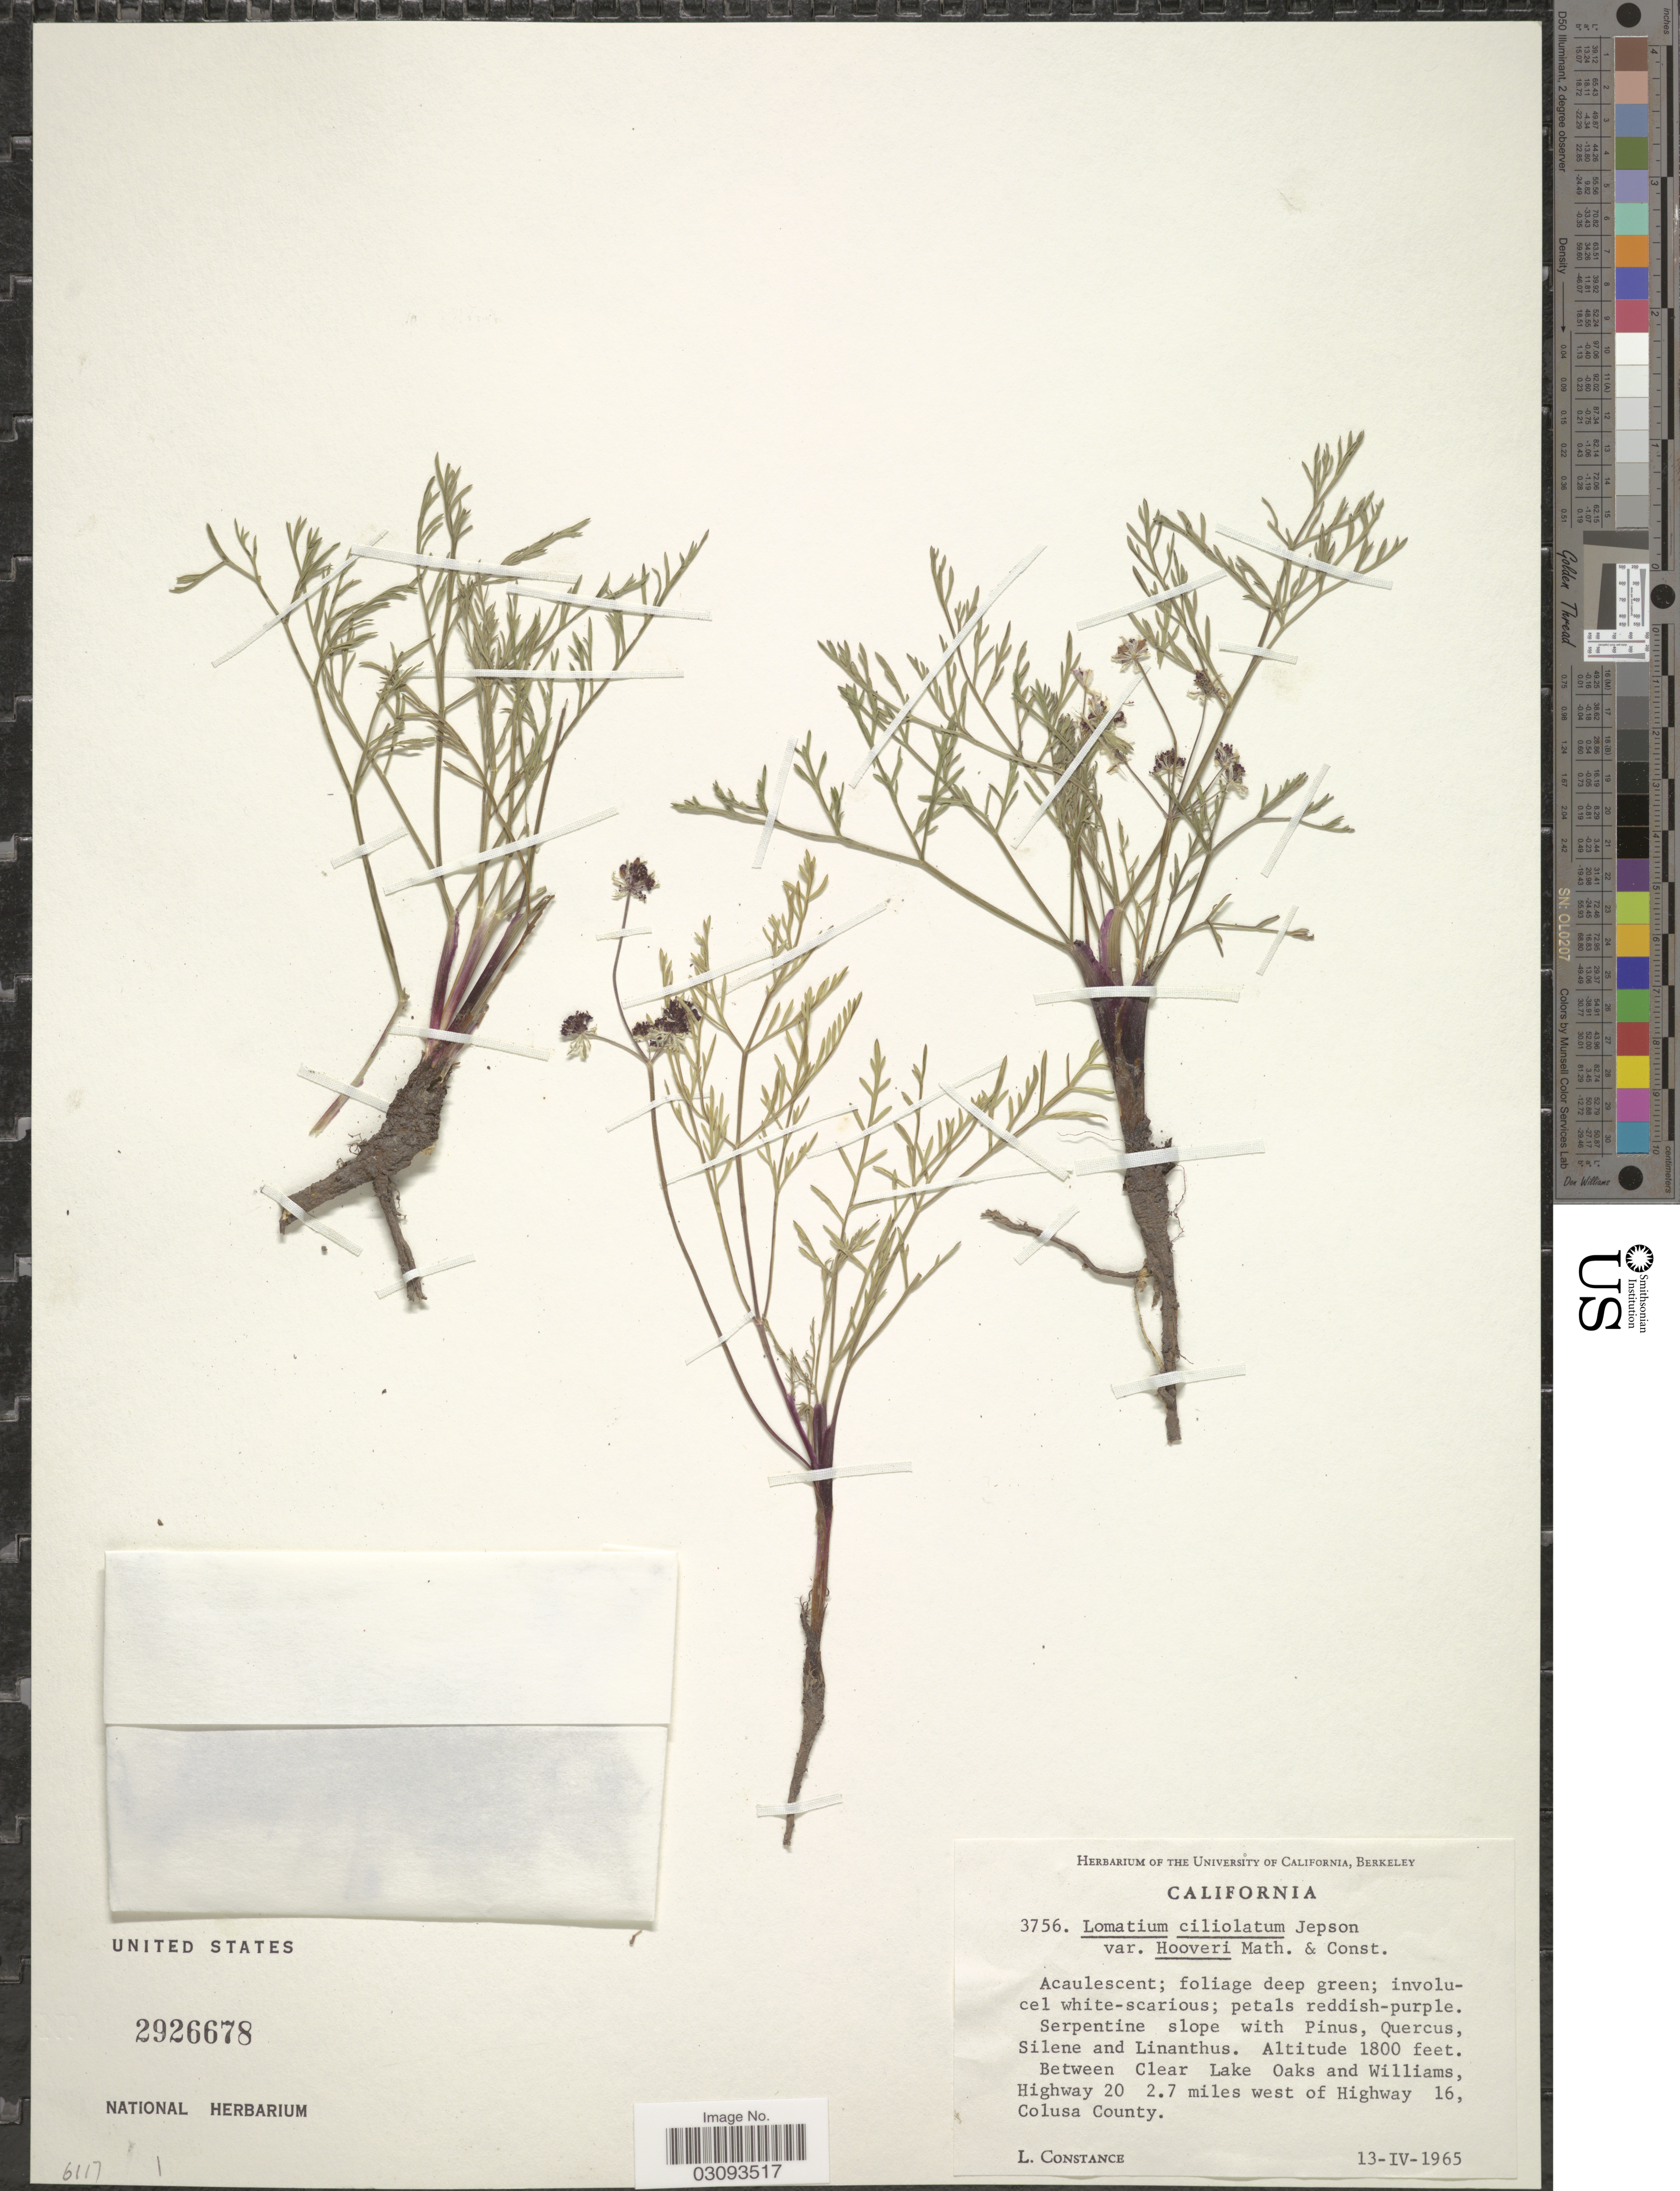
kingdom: Plantae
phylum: Tracheophyta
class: Magnoliopsida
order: Apiales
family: Apiaceae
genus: Lomatium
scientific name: Lomatium circumdatum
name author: (S. Watson) J.M. Coult. & Rose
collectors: L. Constance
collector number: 3756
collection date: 1965-04-13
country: United States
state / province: California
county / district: Colusa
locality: Between Clear Lake Oaks and Williams, Highway 20 2.7 miles west of Highway 16, Colusa County.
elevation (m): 549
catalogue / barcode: US 2926678